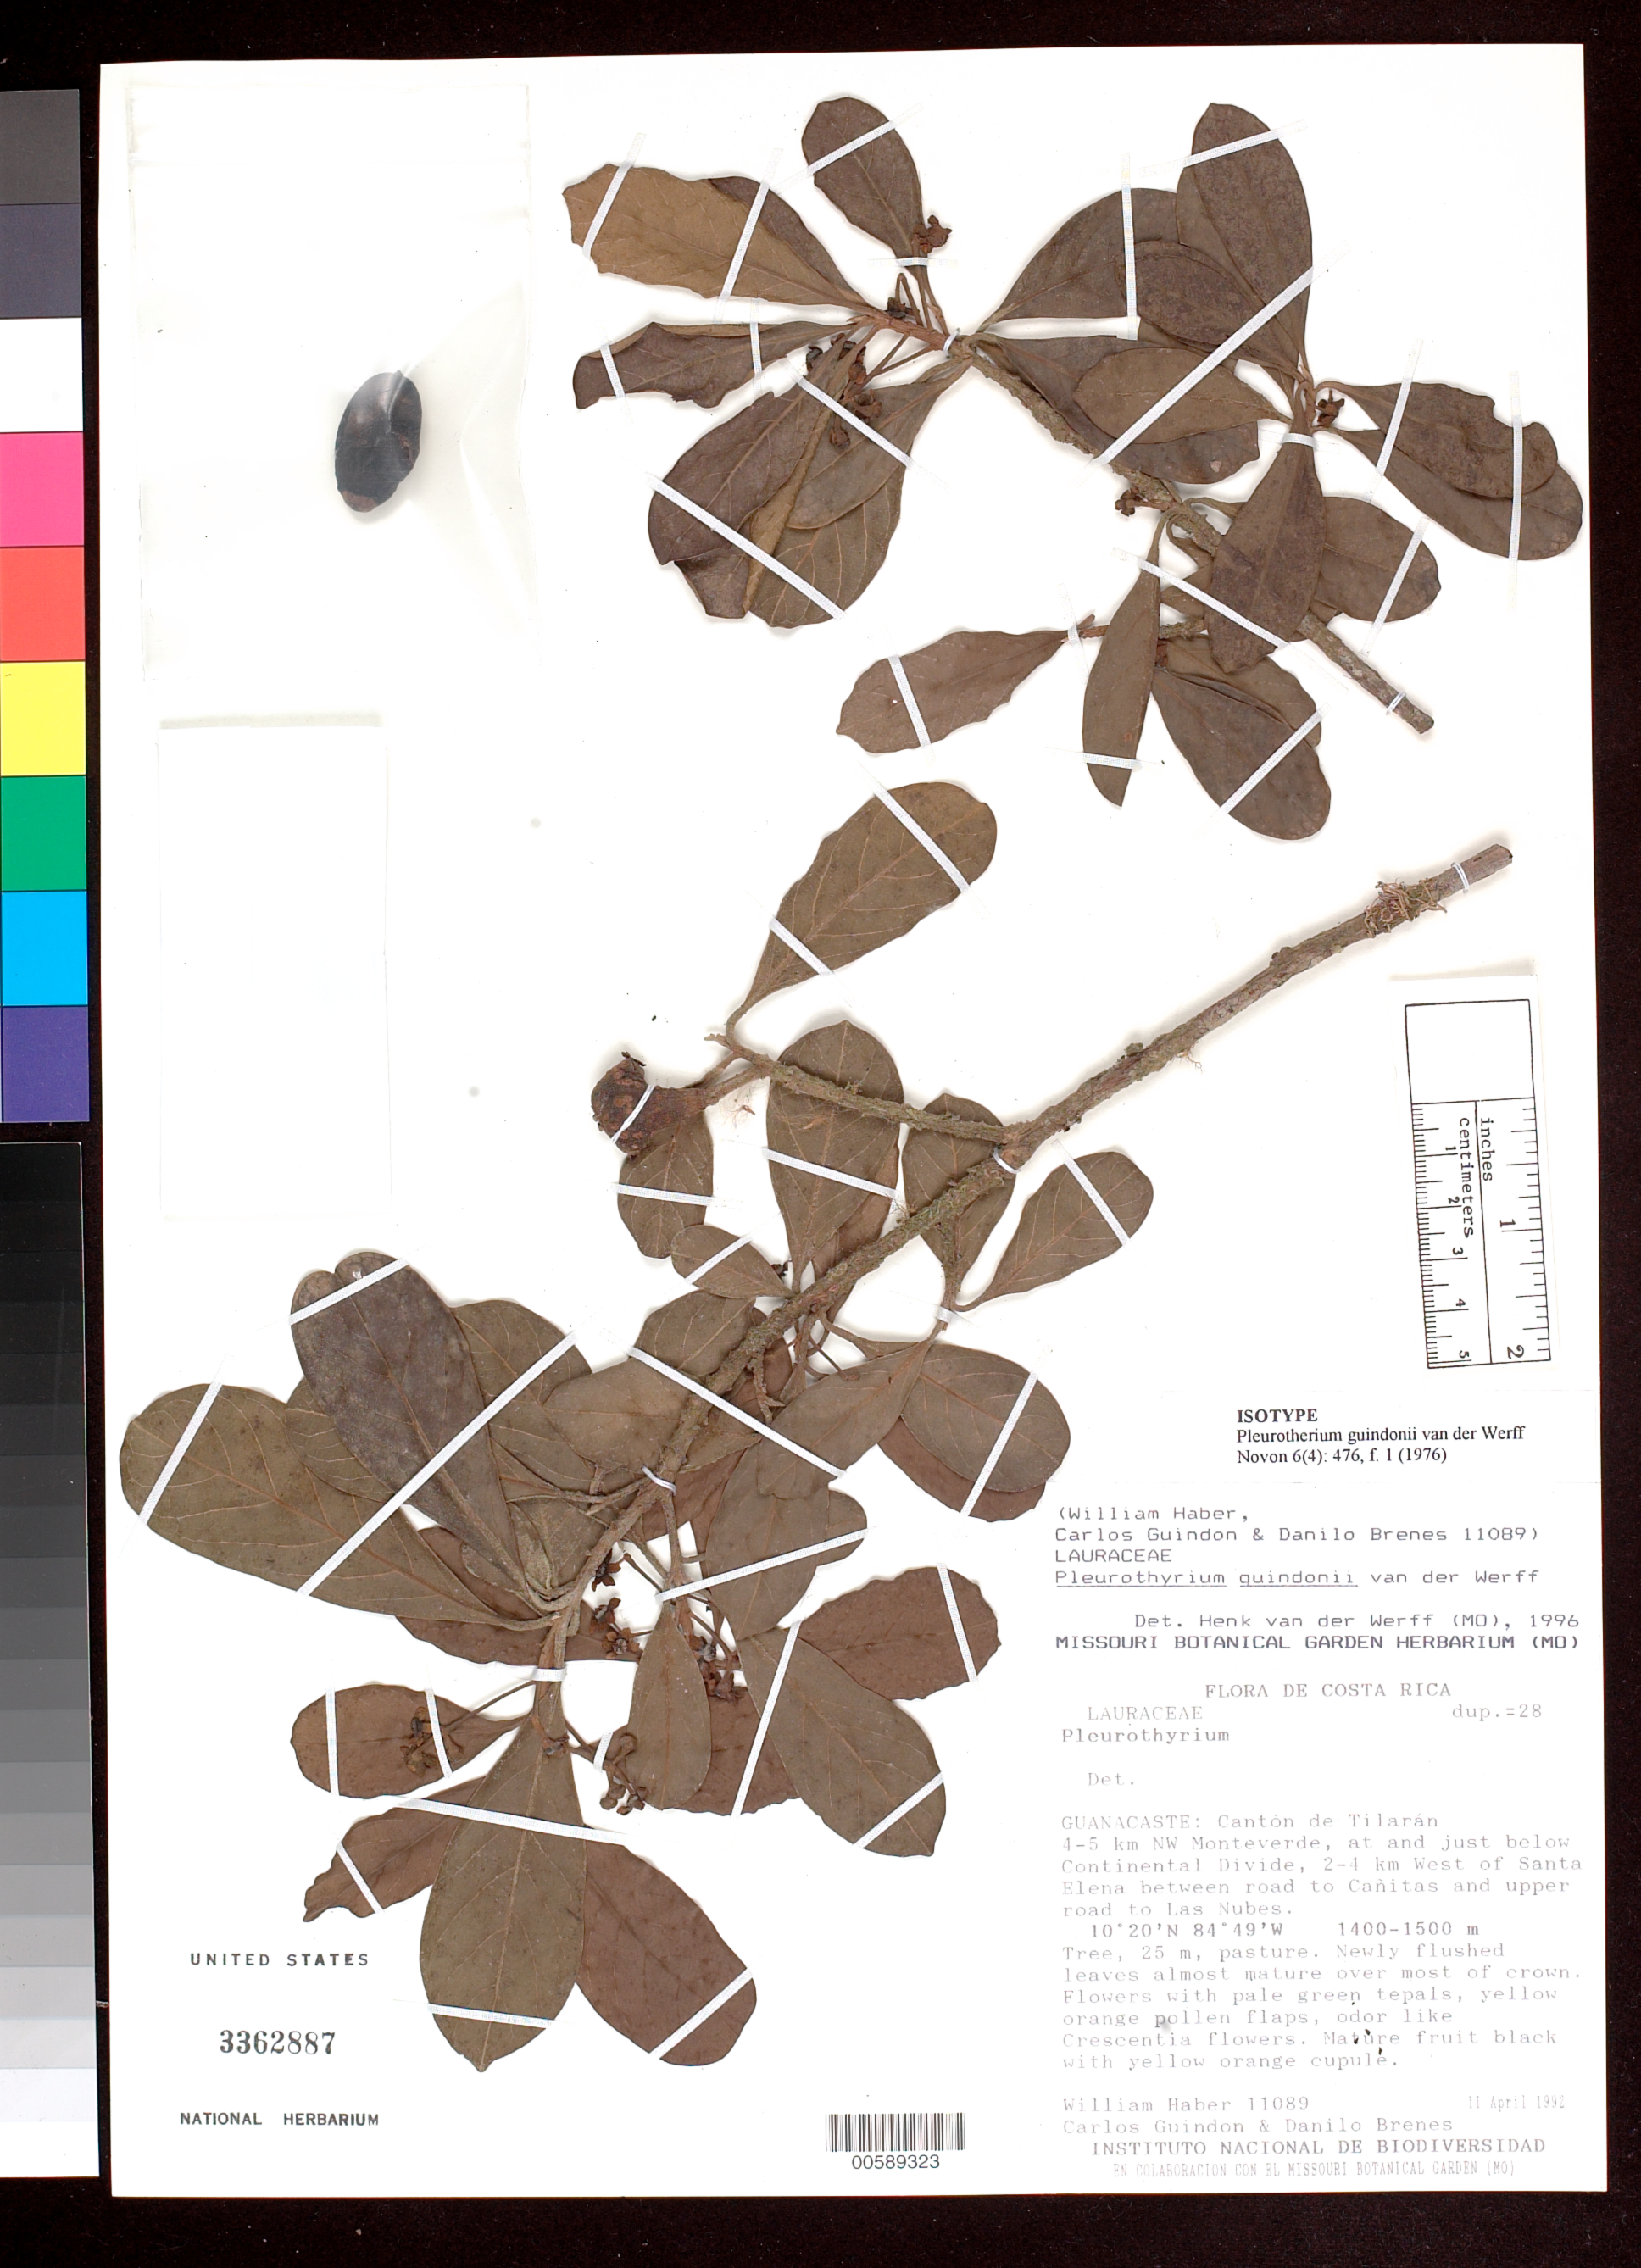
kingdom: Plantae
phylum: Tracheophyta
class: Magnoliopsida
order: Laurales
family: Lauraceae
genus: Pleurothyrium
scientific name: Pleurothyrium guindonii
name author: van der Werff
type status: Isotype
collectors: W. Haber, C. Guindon & D. Brenes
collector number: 11089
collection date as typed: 11 Apr 1992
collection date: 1992-04-11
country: Costa Rica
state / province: Guanacaste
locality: Canton de Tilaran. 4-5 Km NW Monteverde, at & just below continental divide, 2-4 km W of Santa Elana between Canitas & las Nubes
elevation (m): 1400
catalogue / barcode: US 3362887